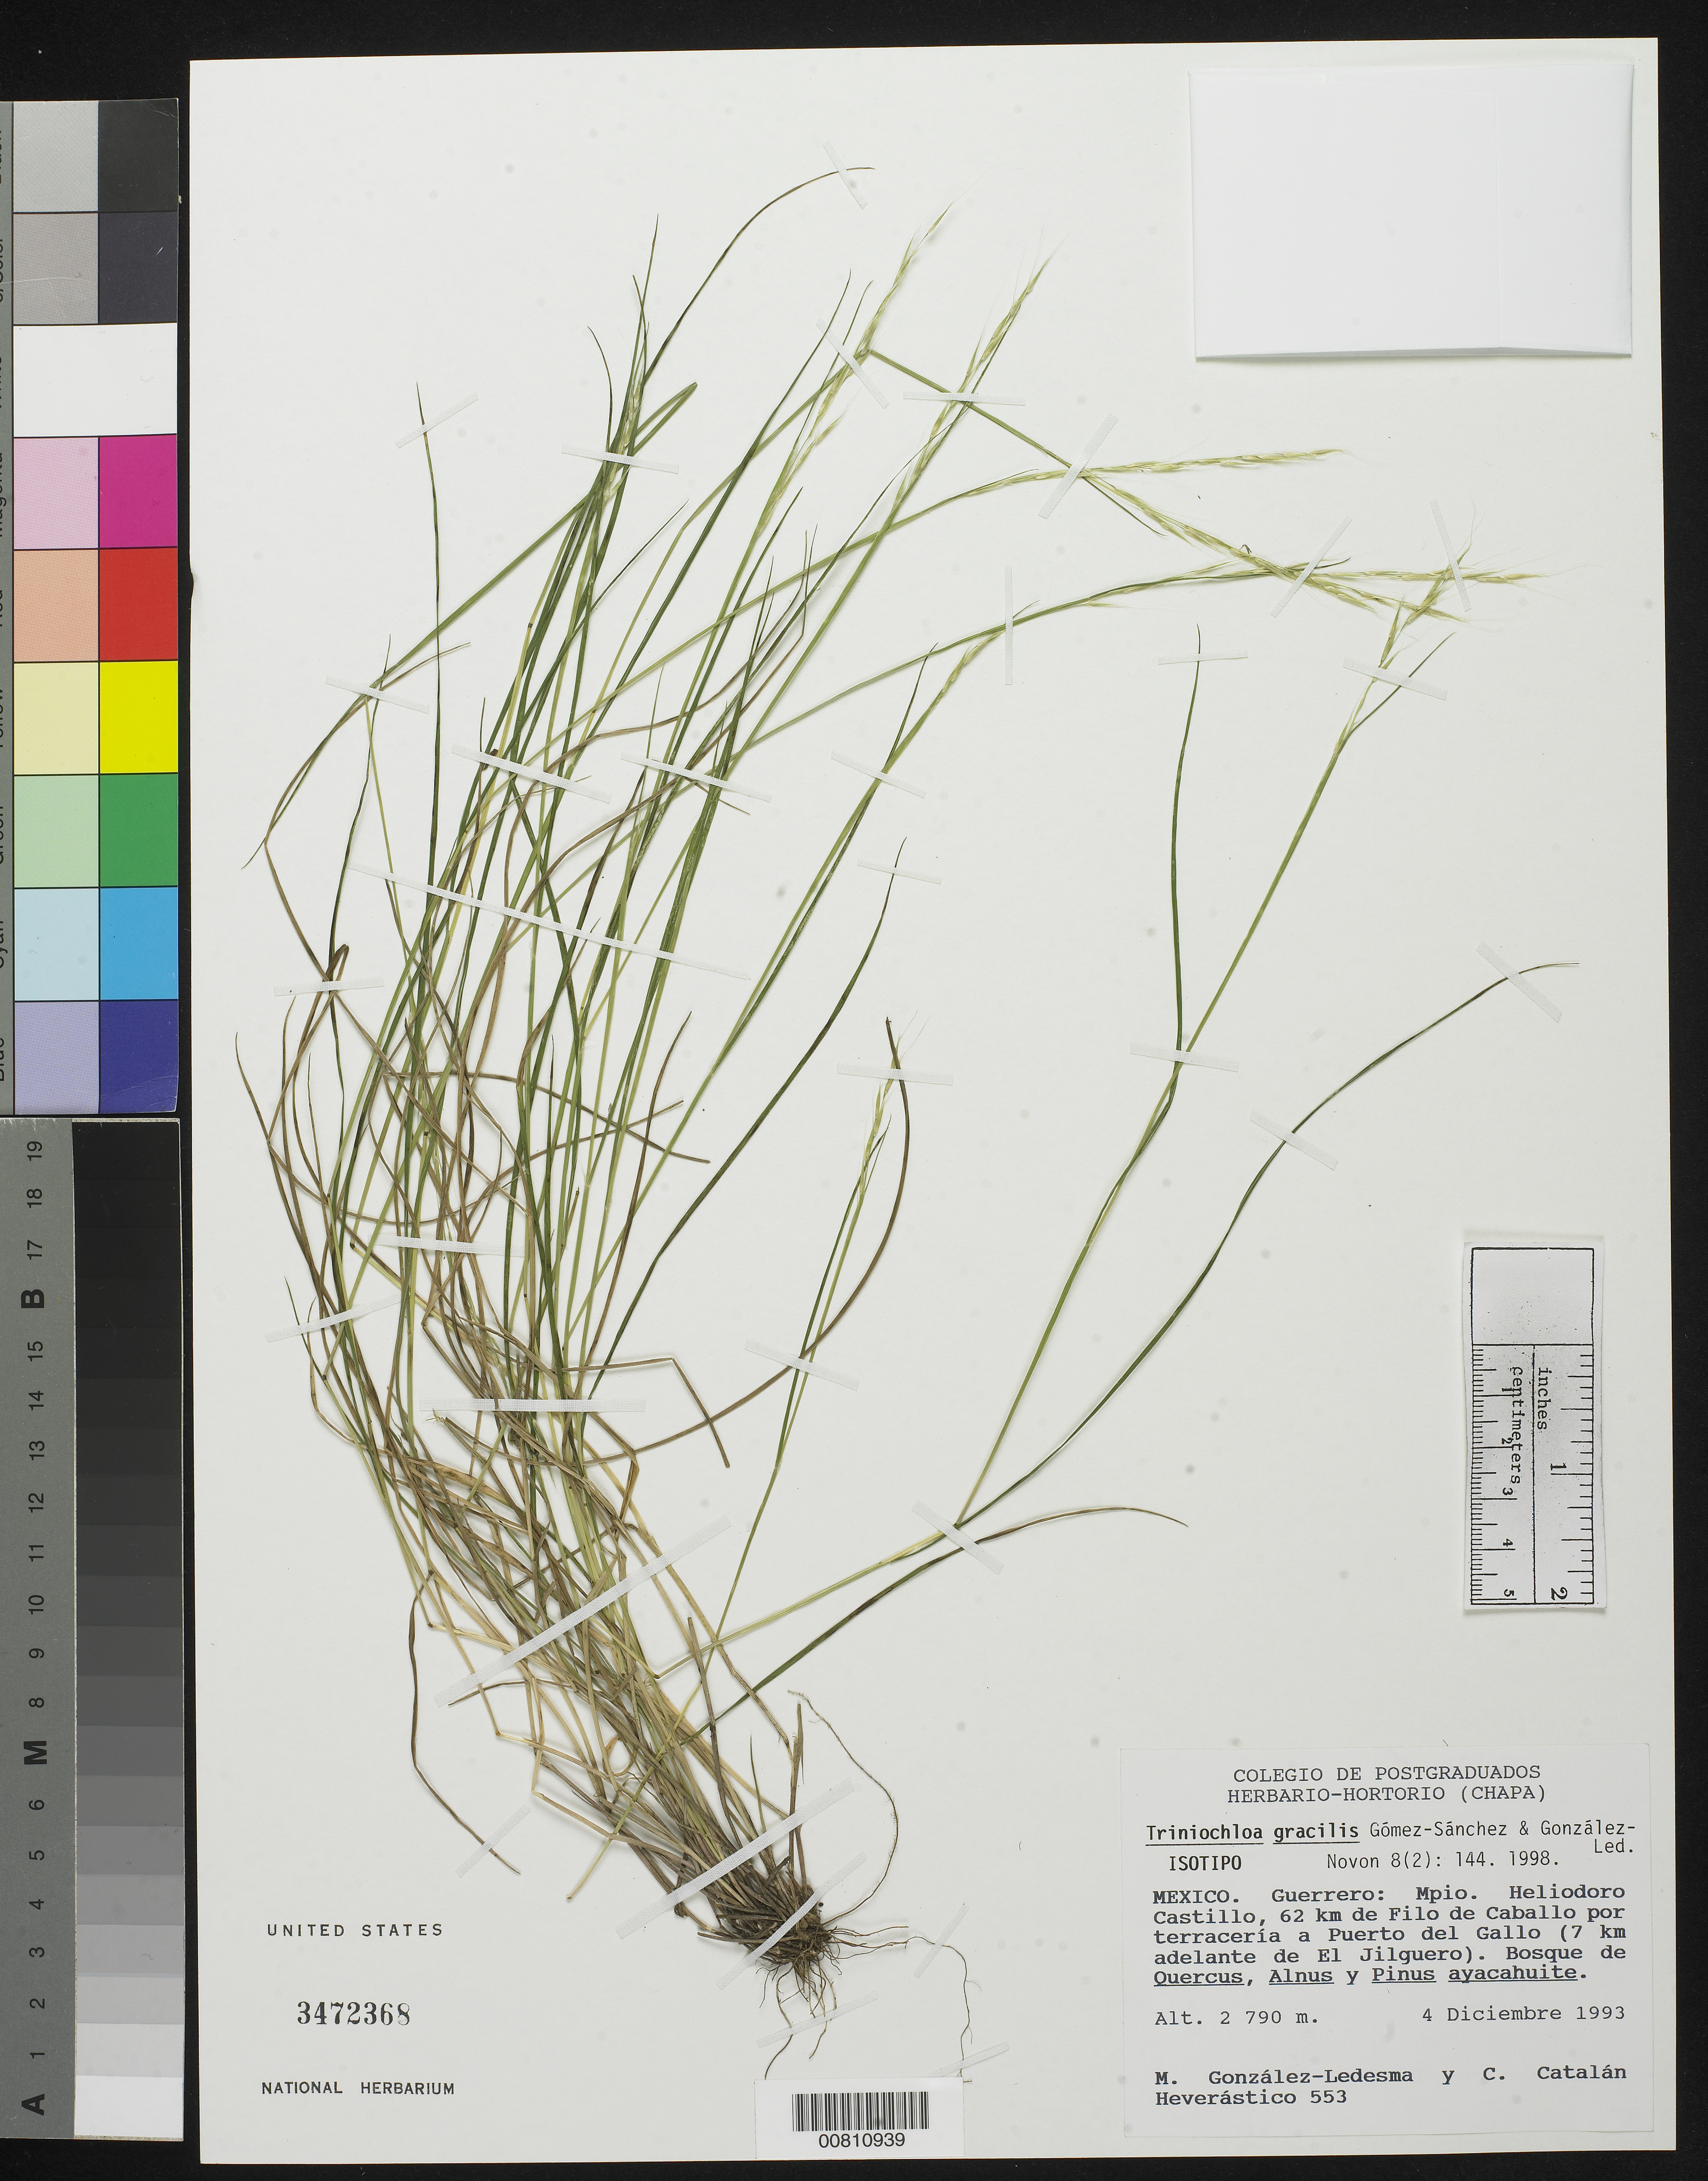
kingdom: Plantae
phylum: Tracheophyta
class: Liliopsida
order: Poales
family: Poaceae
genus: Triniochloa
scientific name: Triniochloa gracilis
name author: Gómez-Sanchez & Gonz.-Led.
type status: Isotype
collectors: M. González-Ledesma & C. Catalán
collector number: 553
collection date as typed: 04 Dec 1993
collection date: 1993-12-04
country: Mexico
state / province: Guerrero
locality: Guerrero: Mpio. Heliodoro Castillo, 62 km de Filo de Caballo por terracería a Puerto del Gallo (7 km adelante de El Jilguero).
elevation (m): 2790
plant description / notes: Holotype at CHAPA.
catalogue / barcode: US 3472368